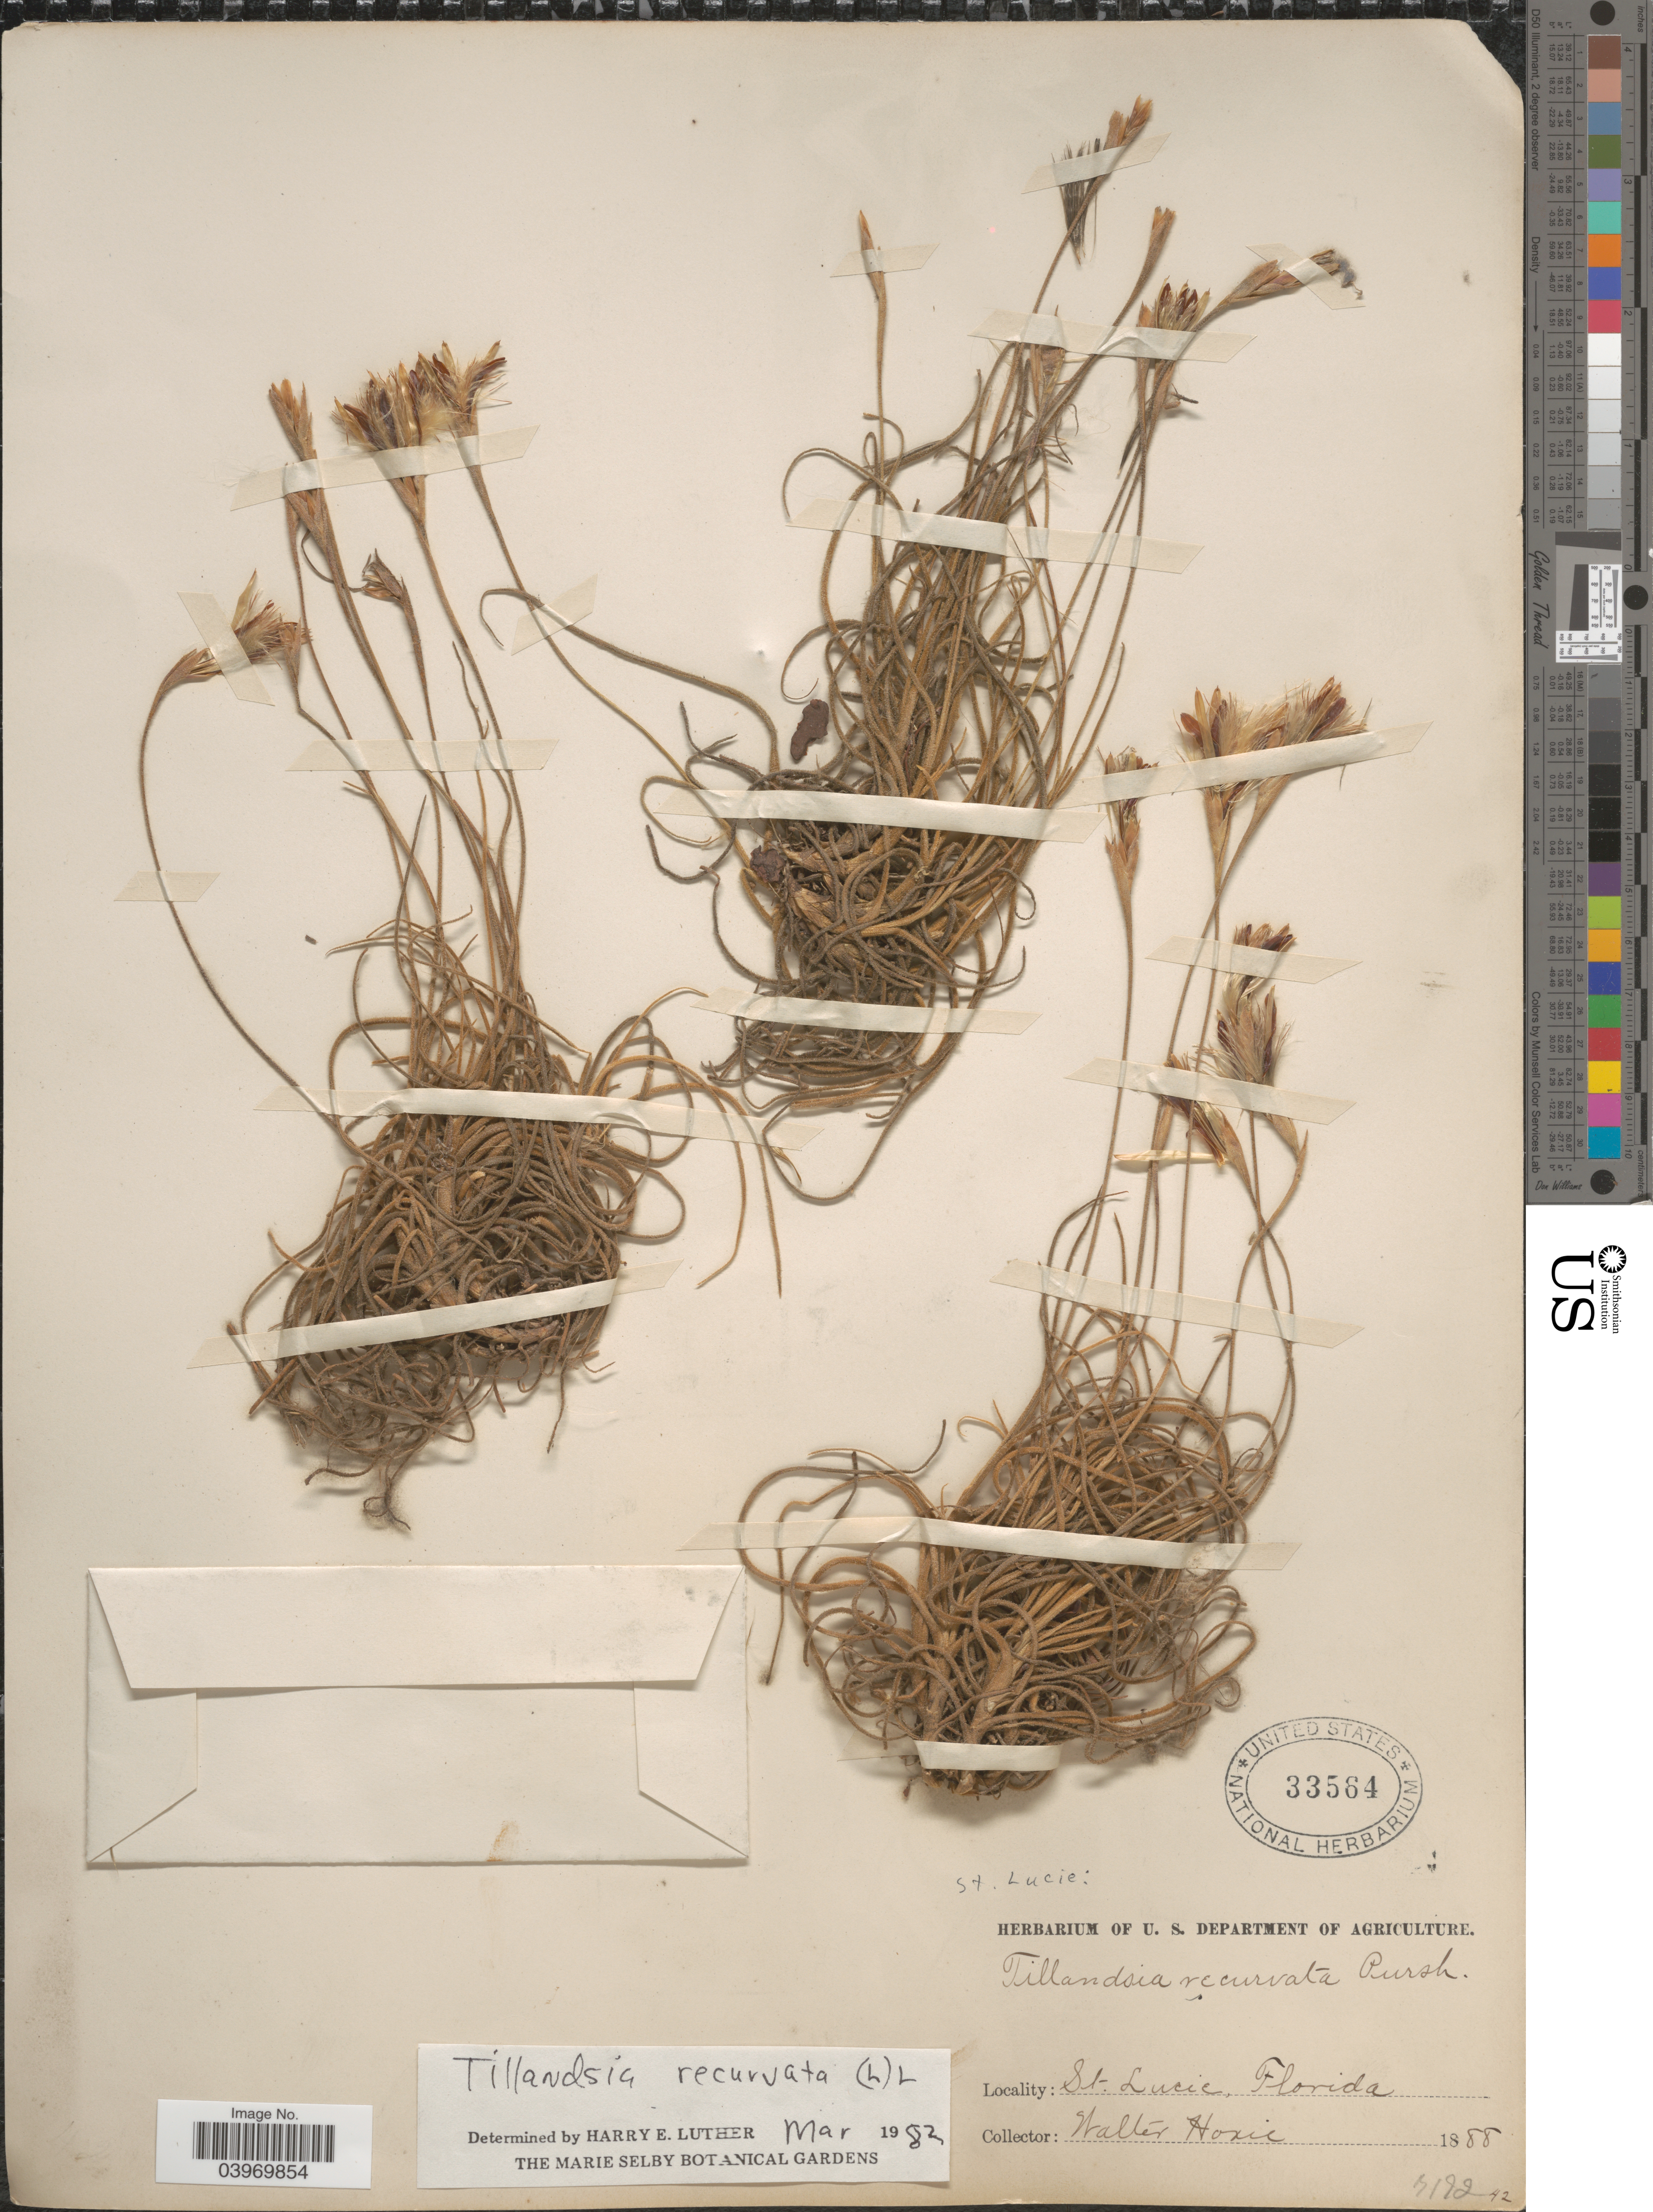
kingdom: Plantae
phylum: Tracheophyta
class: Liliopsida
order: Poales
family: Bromeliaceae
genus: Tillandsia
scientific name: Tillandsia recurvata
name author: L.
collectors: W. Hoxie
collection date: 1888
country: United States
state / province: Florida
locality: St. Lucie.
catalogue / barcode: US 33564